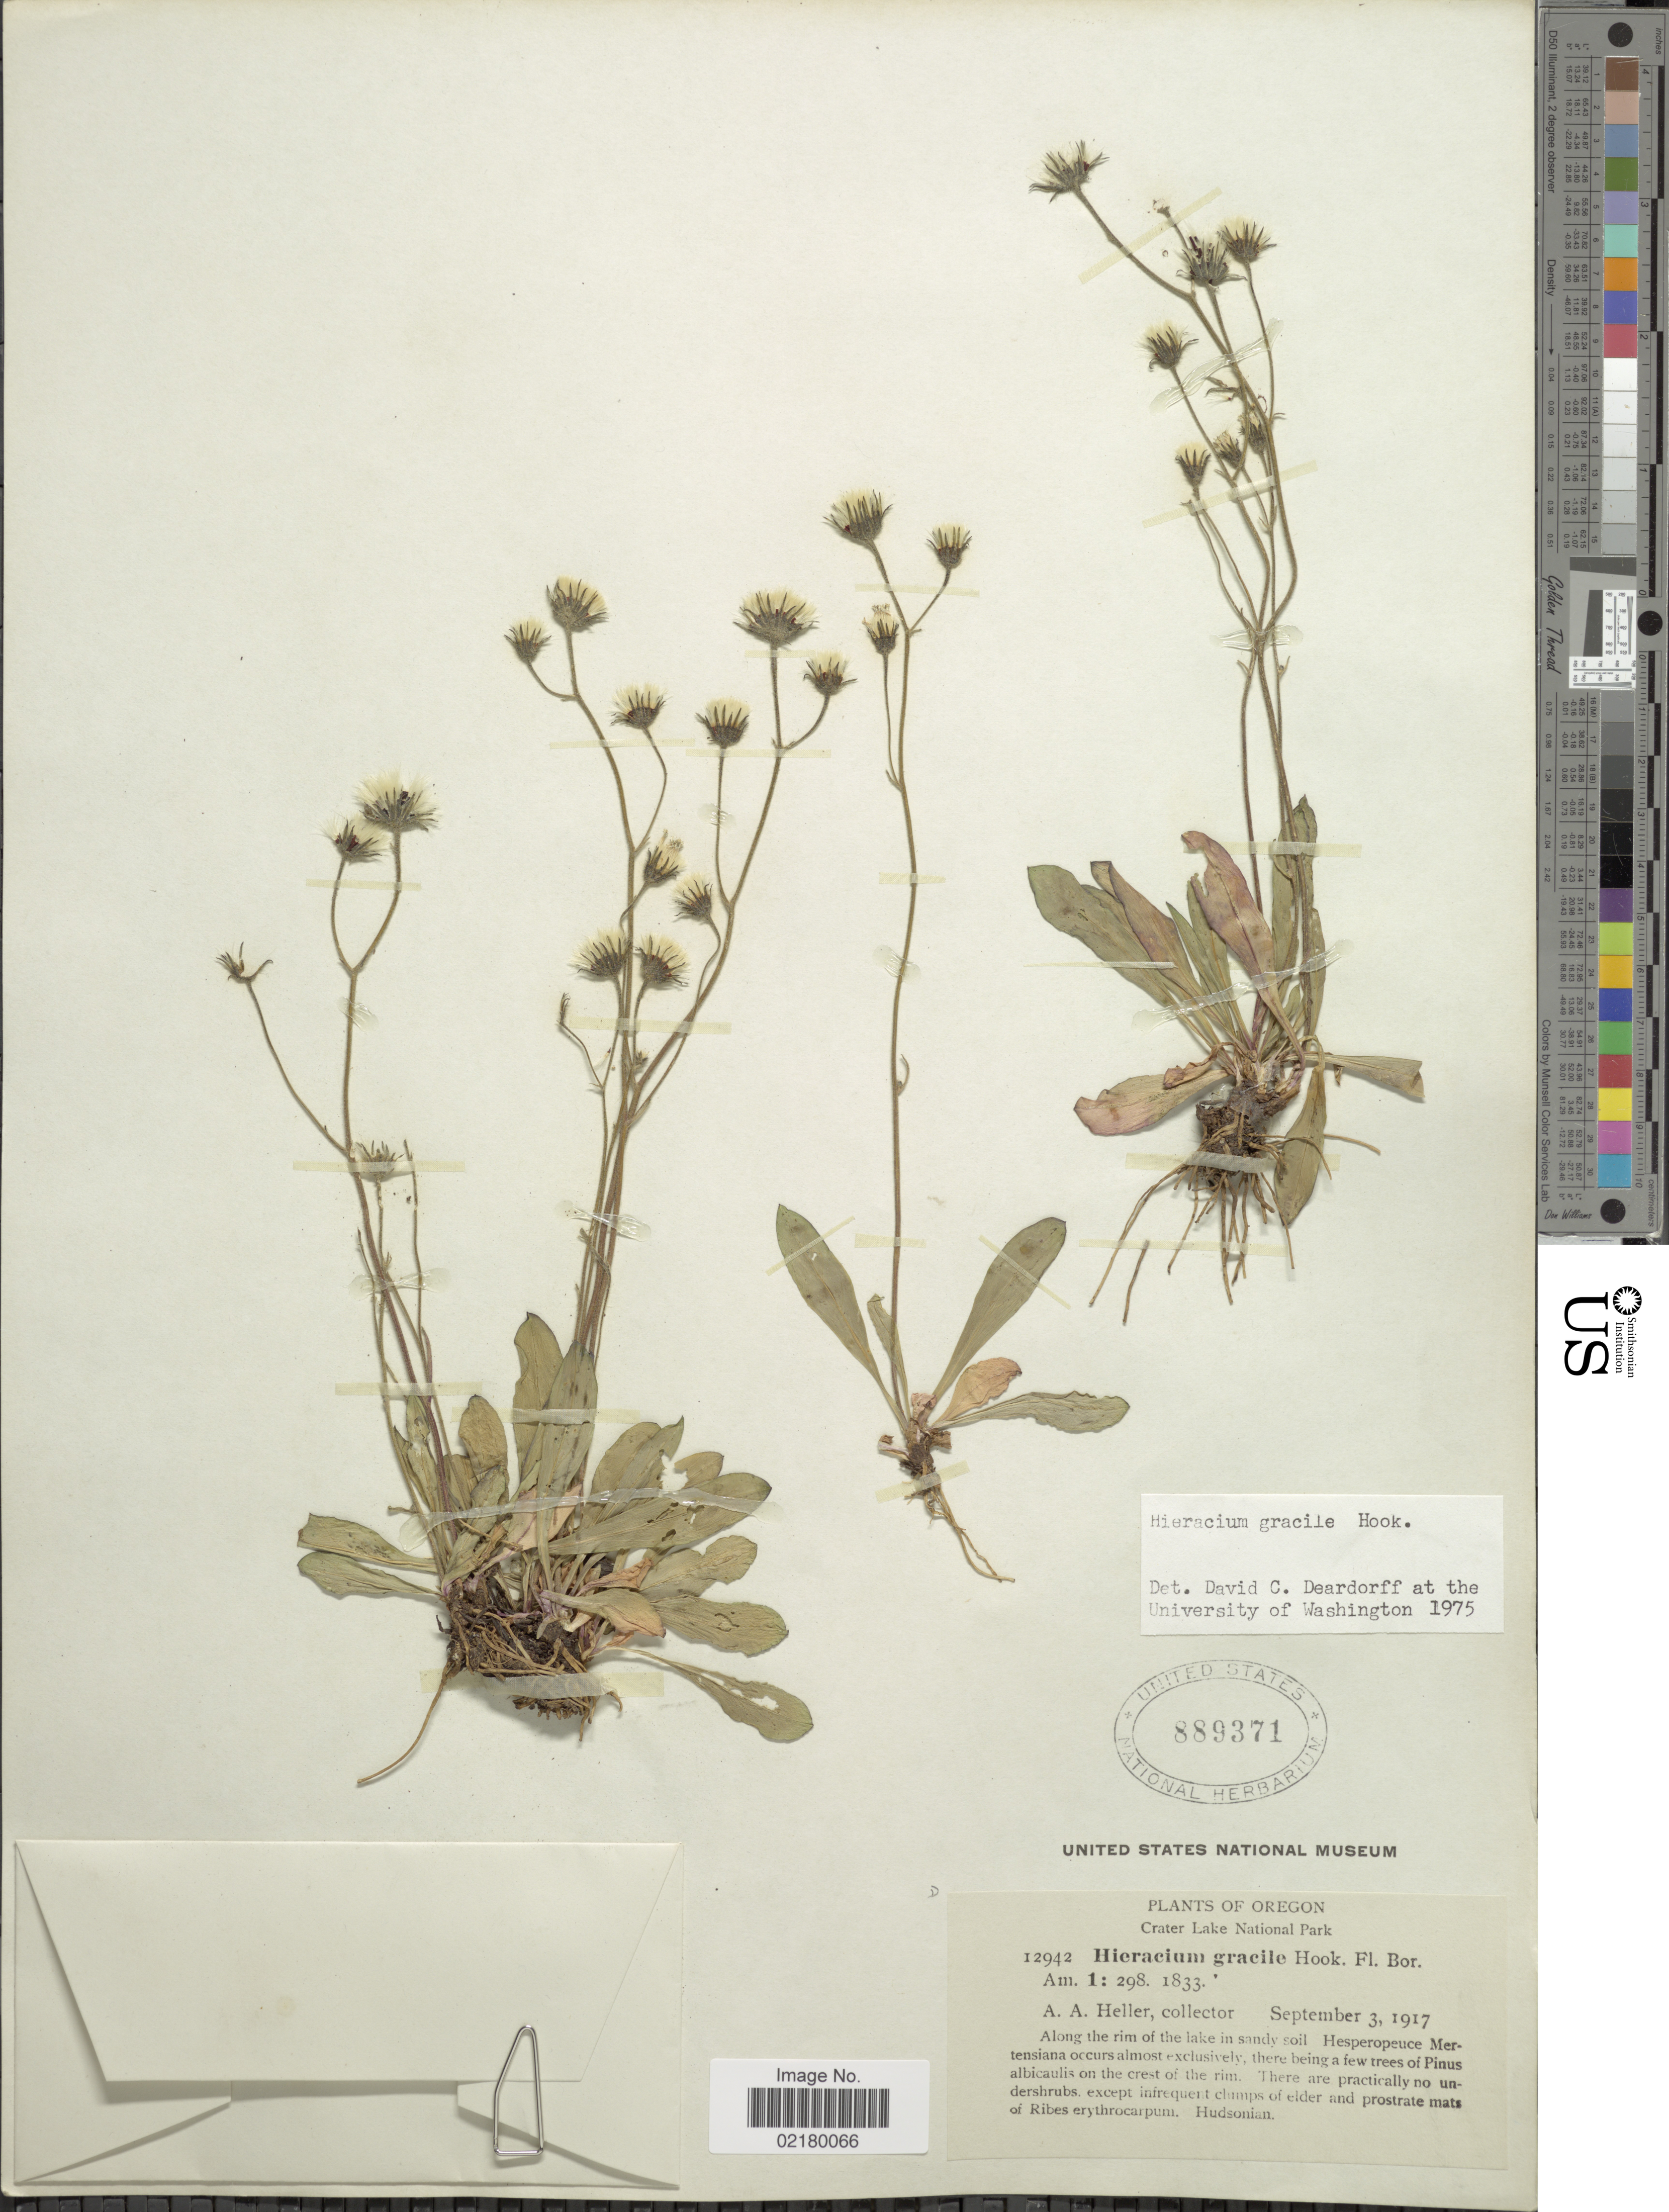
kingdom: Plantae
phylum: Tracheophyta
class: Magnoliopsida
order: Asterales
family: Asteraceae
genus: Hieracium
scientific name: Hieracium triste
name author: Willd. ex Spreng.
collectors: A. A. Heller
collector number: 12942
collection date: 1917-09-03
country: United States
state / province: Oregon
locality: Crater Lake National Park, Along the rim of the lake in sandy soil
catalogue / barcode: US 889371